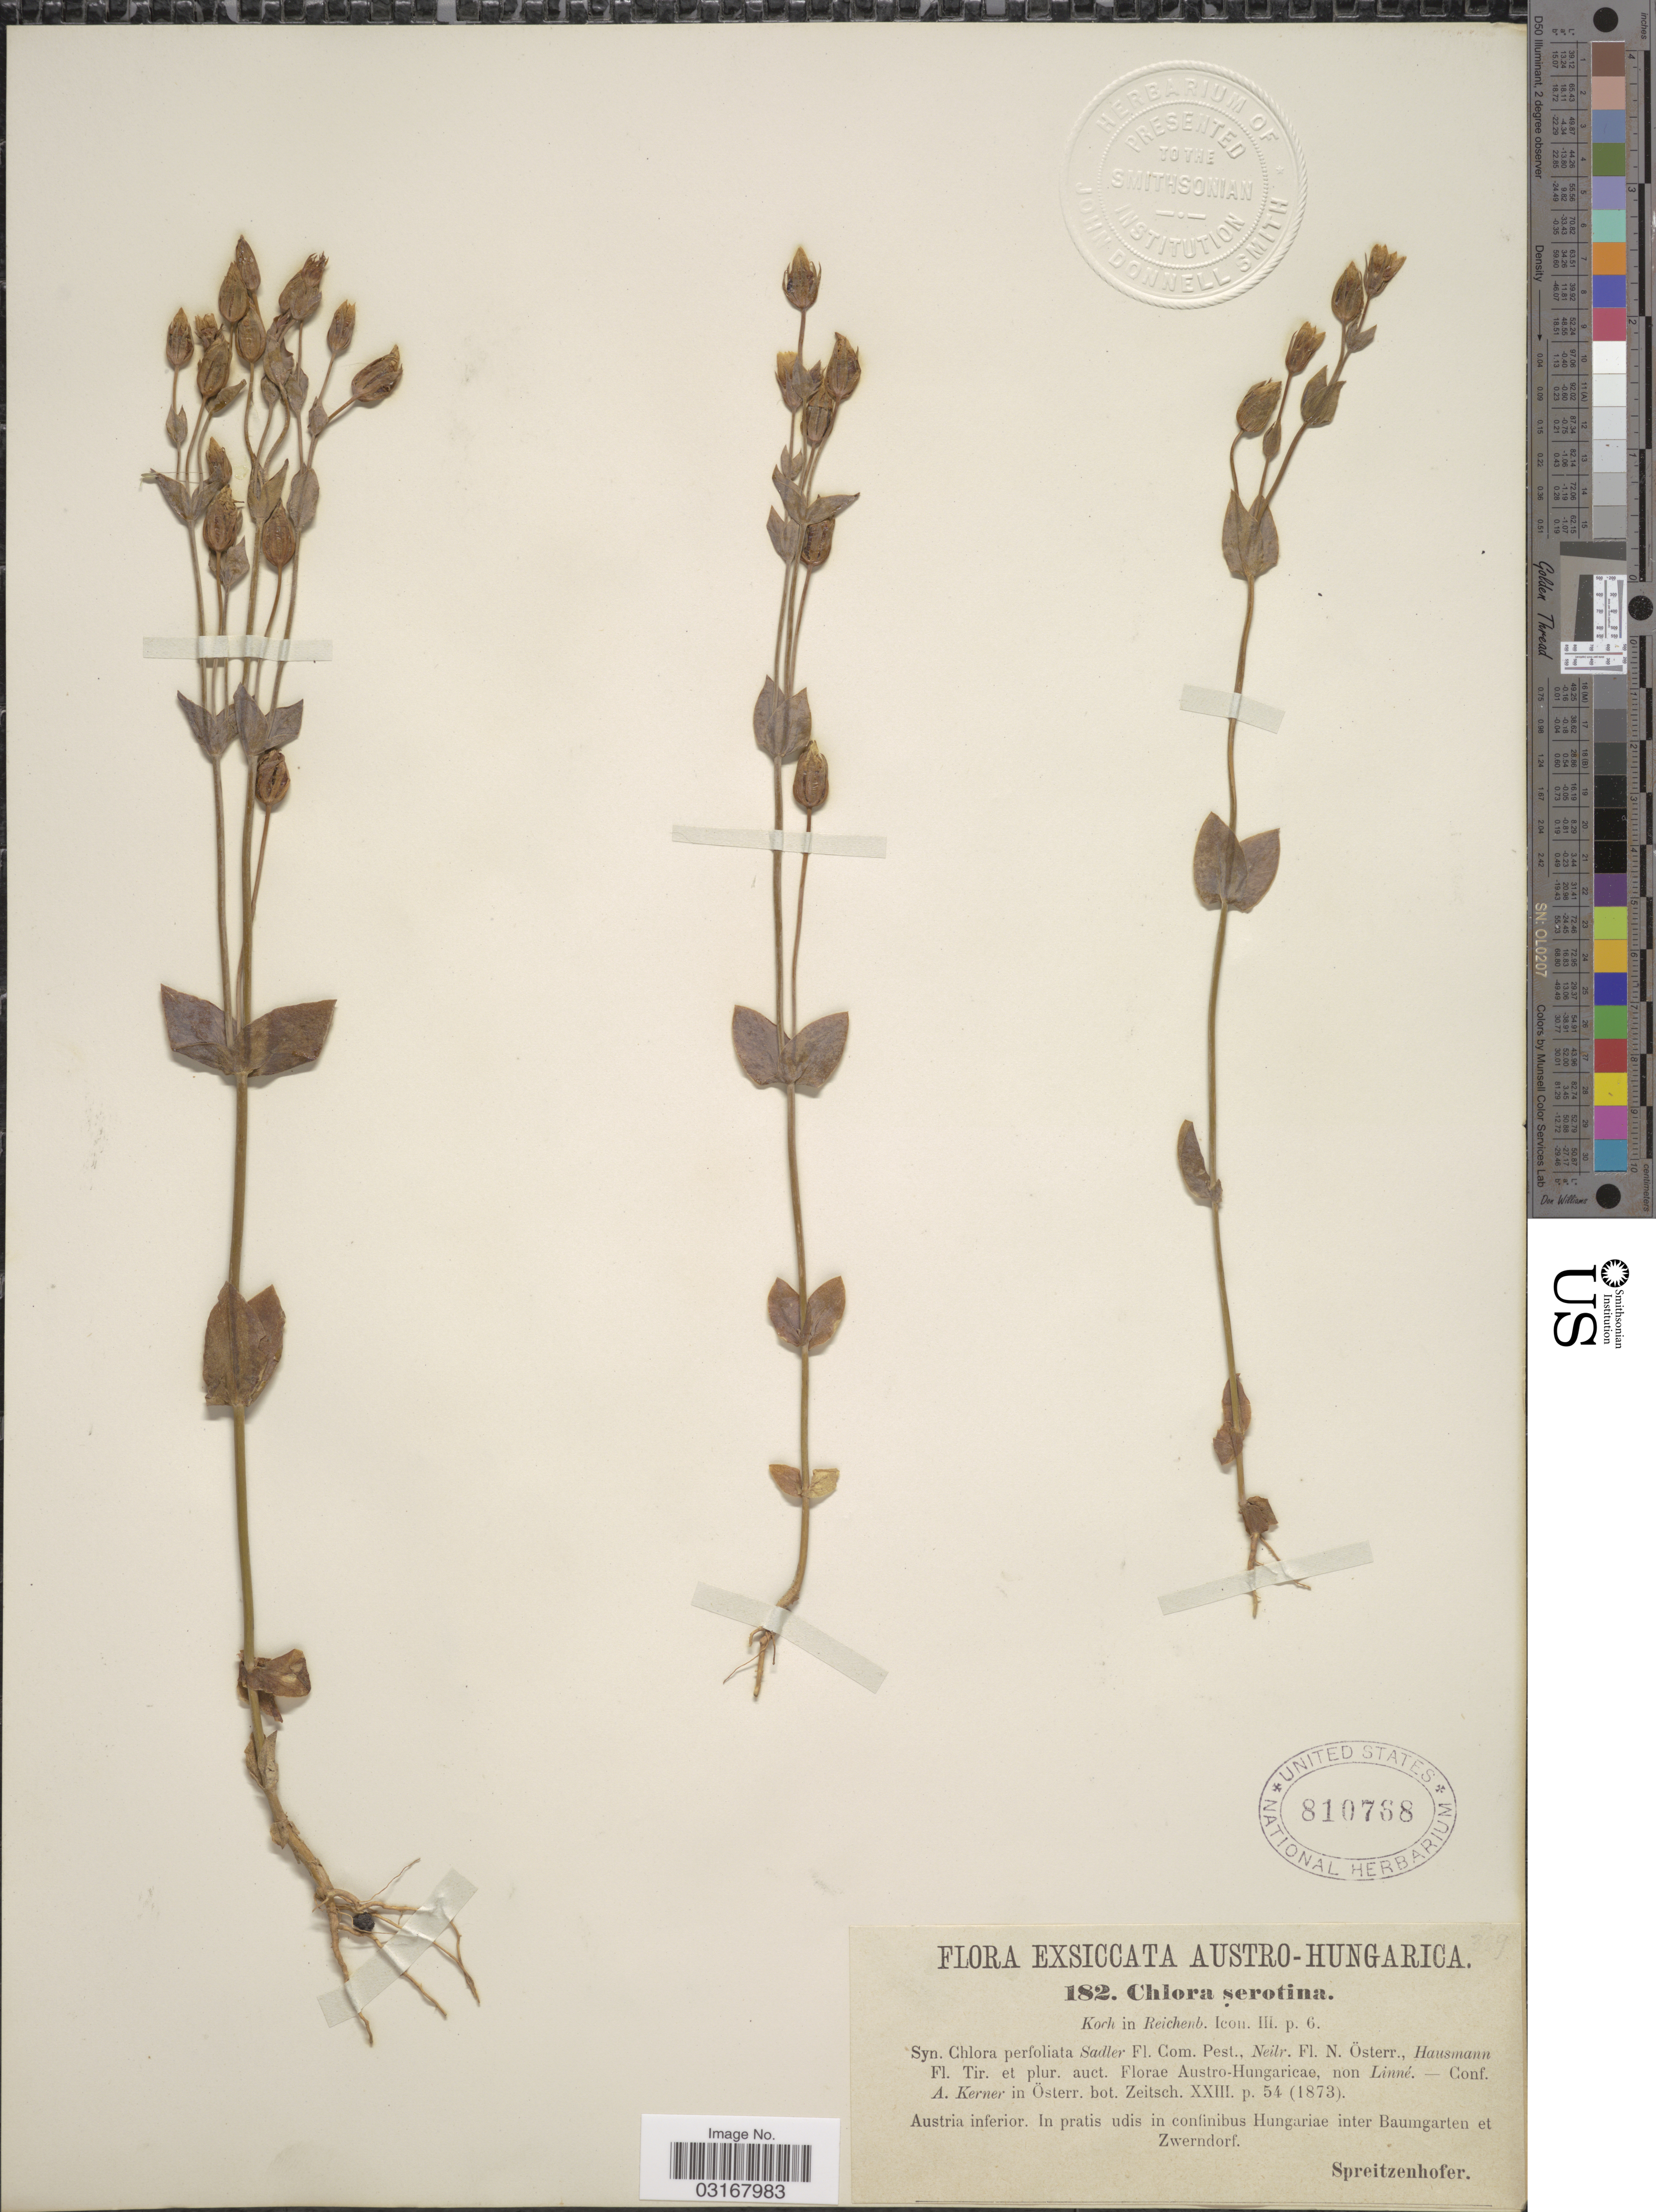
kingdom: Plantae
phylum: Tracheophyta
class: Magnoliopsida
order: Gentianales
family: Gentianaceae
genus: Chlora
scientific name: Chlora serotina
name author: W.D.J. Koch ex Rchb.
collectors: Spreitzenhofer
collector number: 182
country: Austria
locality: Austro-Hungarica. Austria inferior. In pratis udis in confinibus Hungariae inter Baumgarten et Zwerndorf.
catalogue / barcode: US 810768